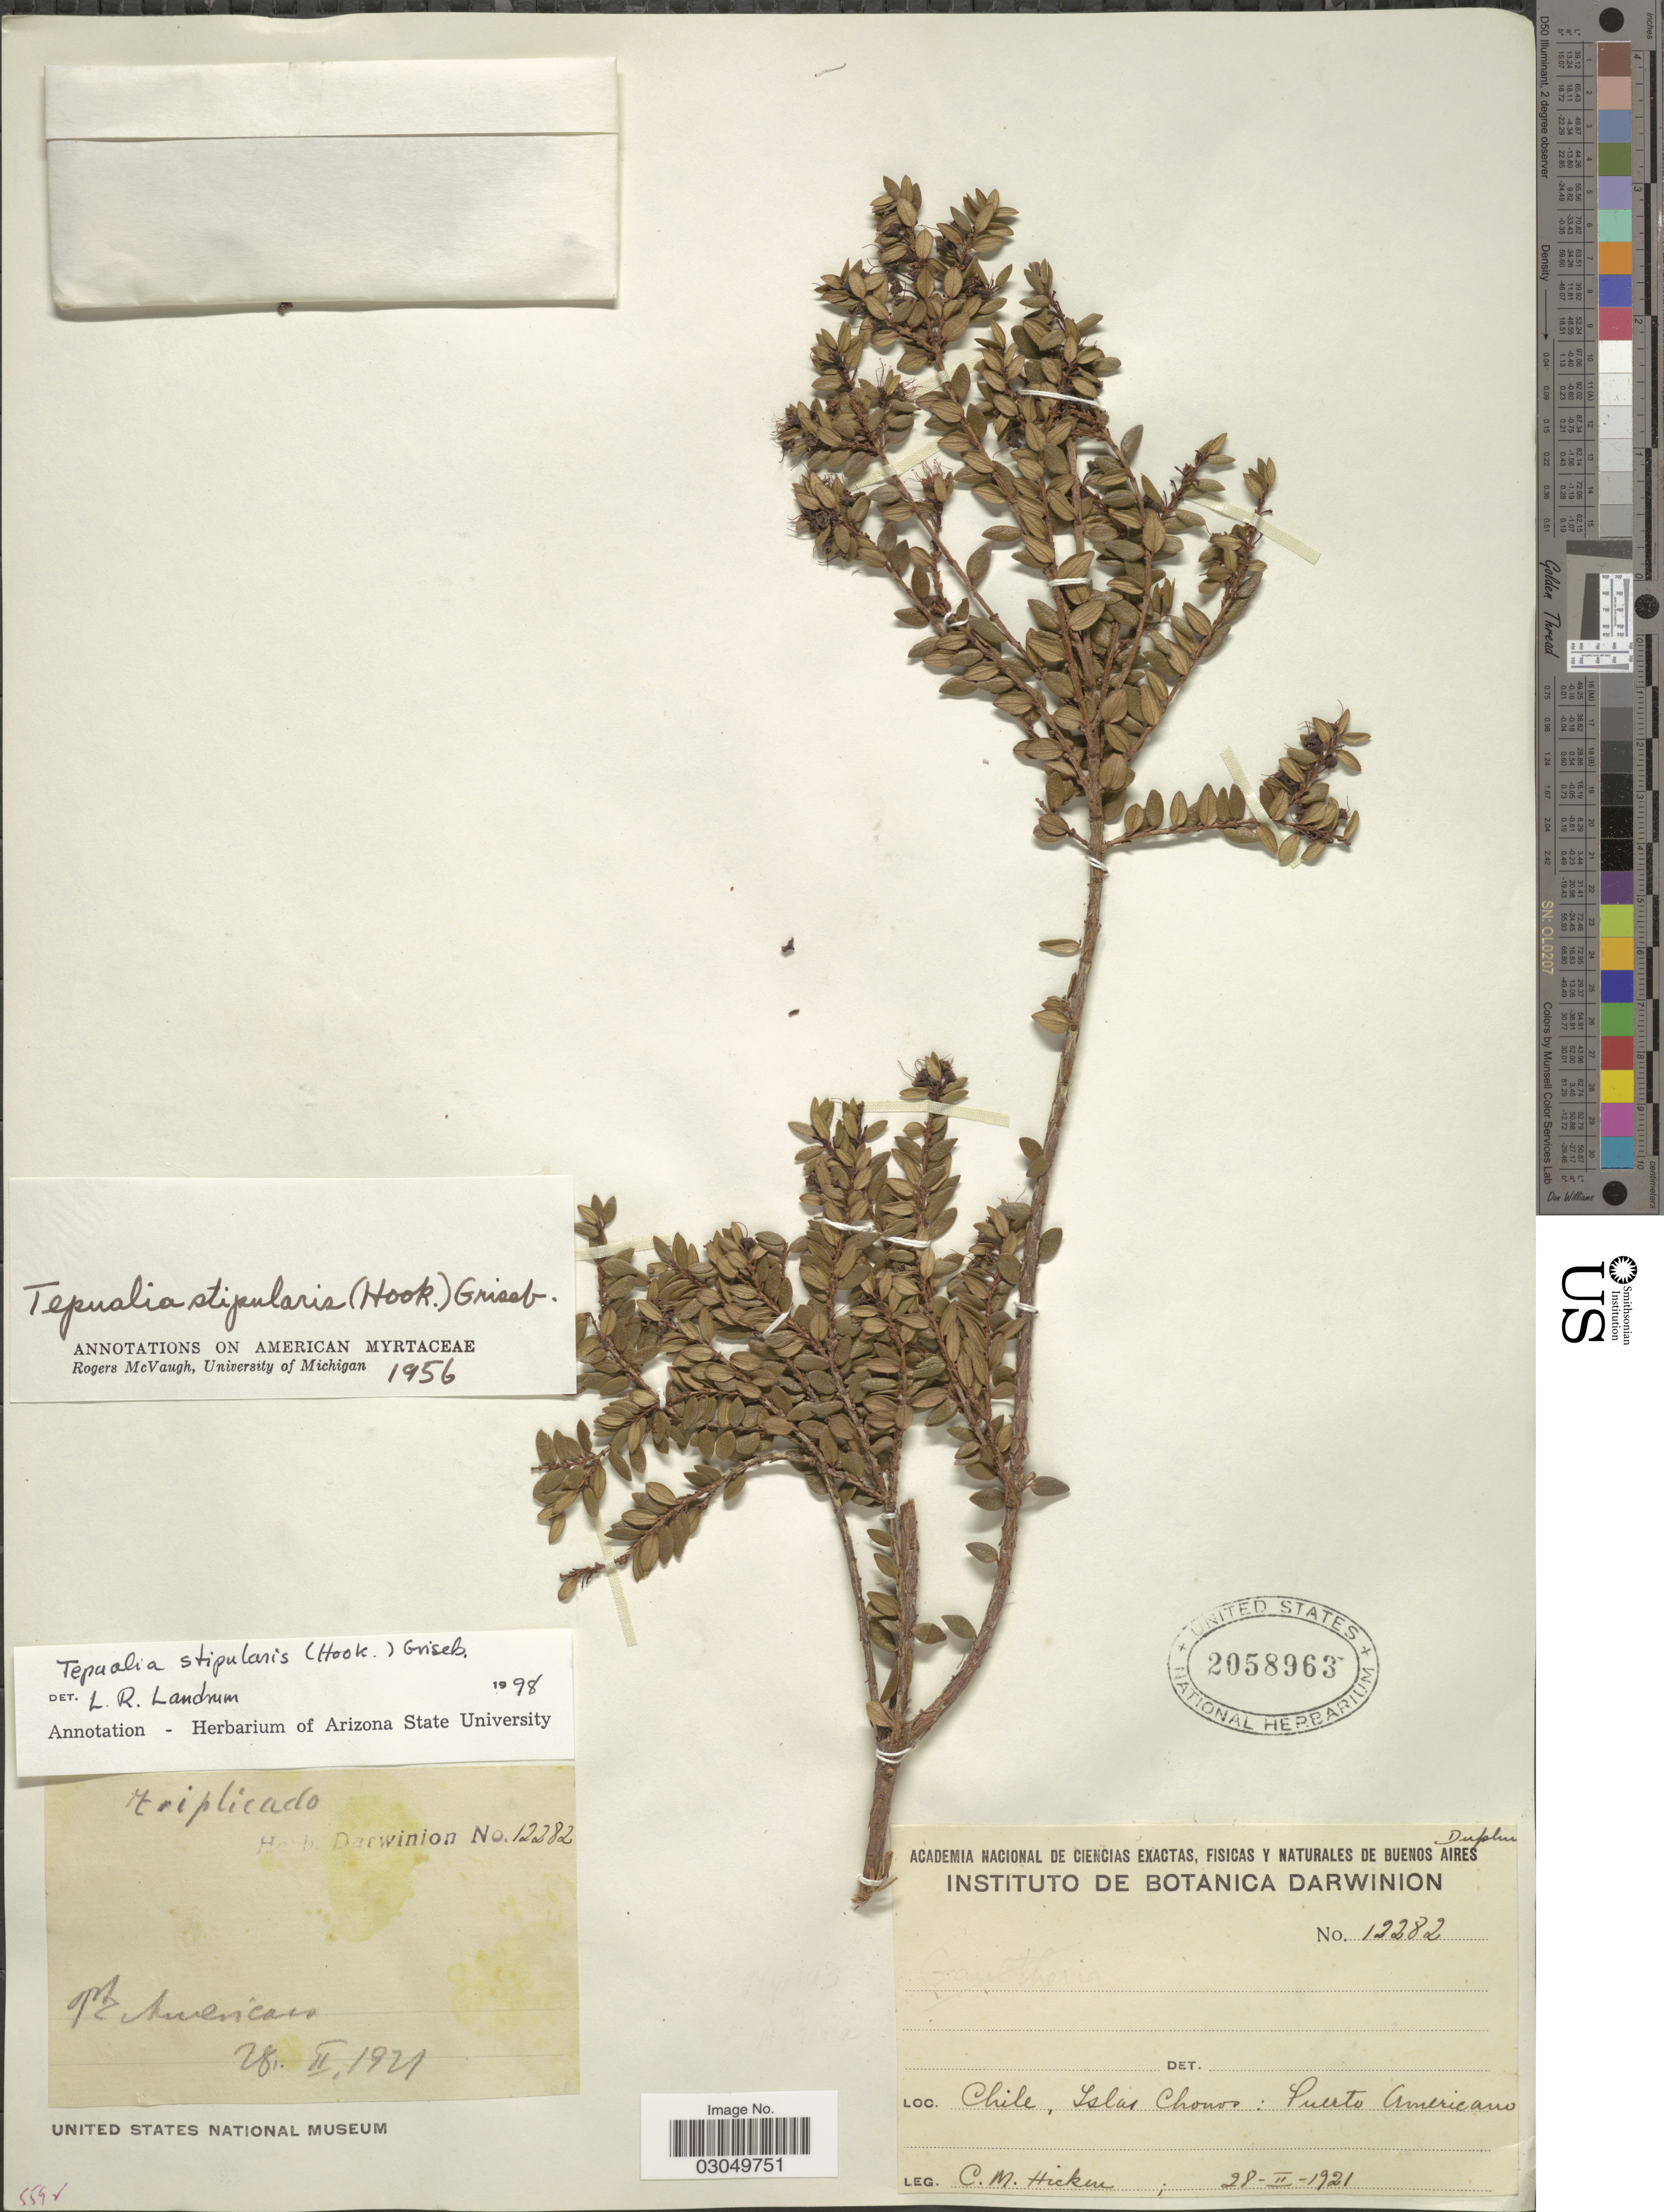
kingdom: Plantae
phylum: Tracheophyta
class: Magnoliopsida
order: Myrtales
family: Myrtaceae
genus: Metrosideros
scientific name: Metrosideros stipularis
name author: (Hook. & Arn.) Hook. f.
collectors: C. M. Hicken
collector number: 12282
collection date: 1921-02-28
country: Chile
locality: Islas Chonos: Puerto Americano.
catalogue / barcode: US 2058963